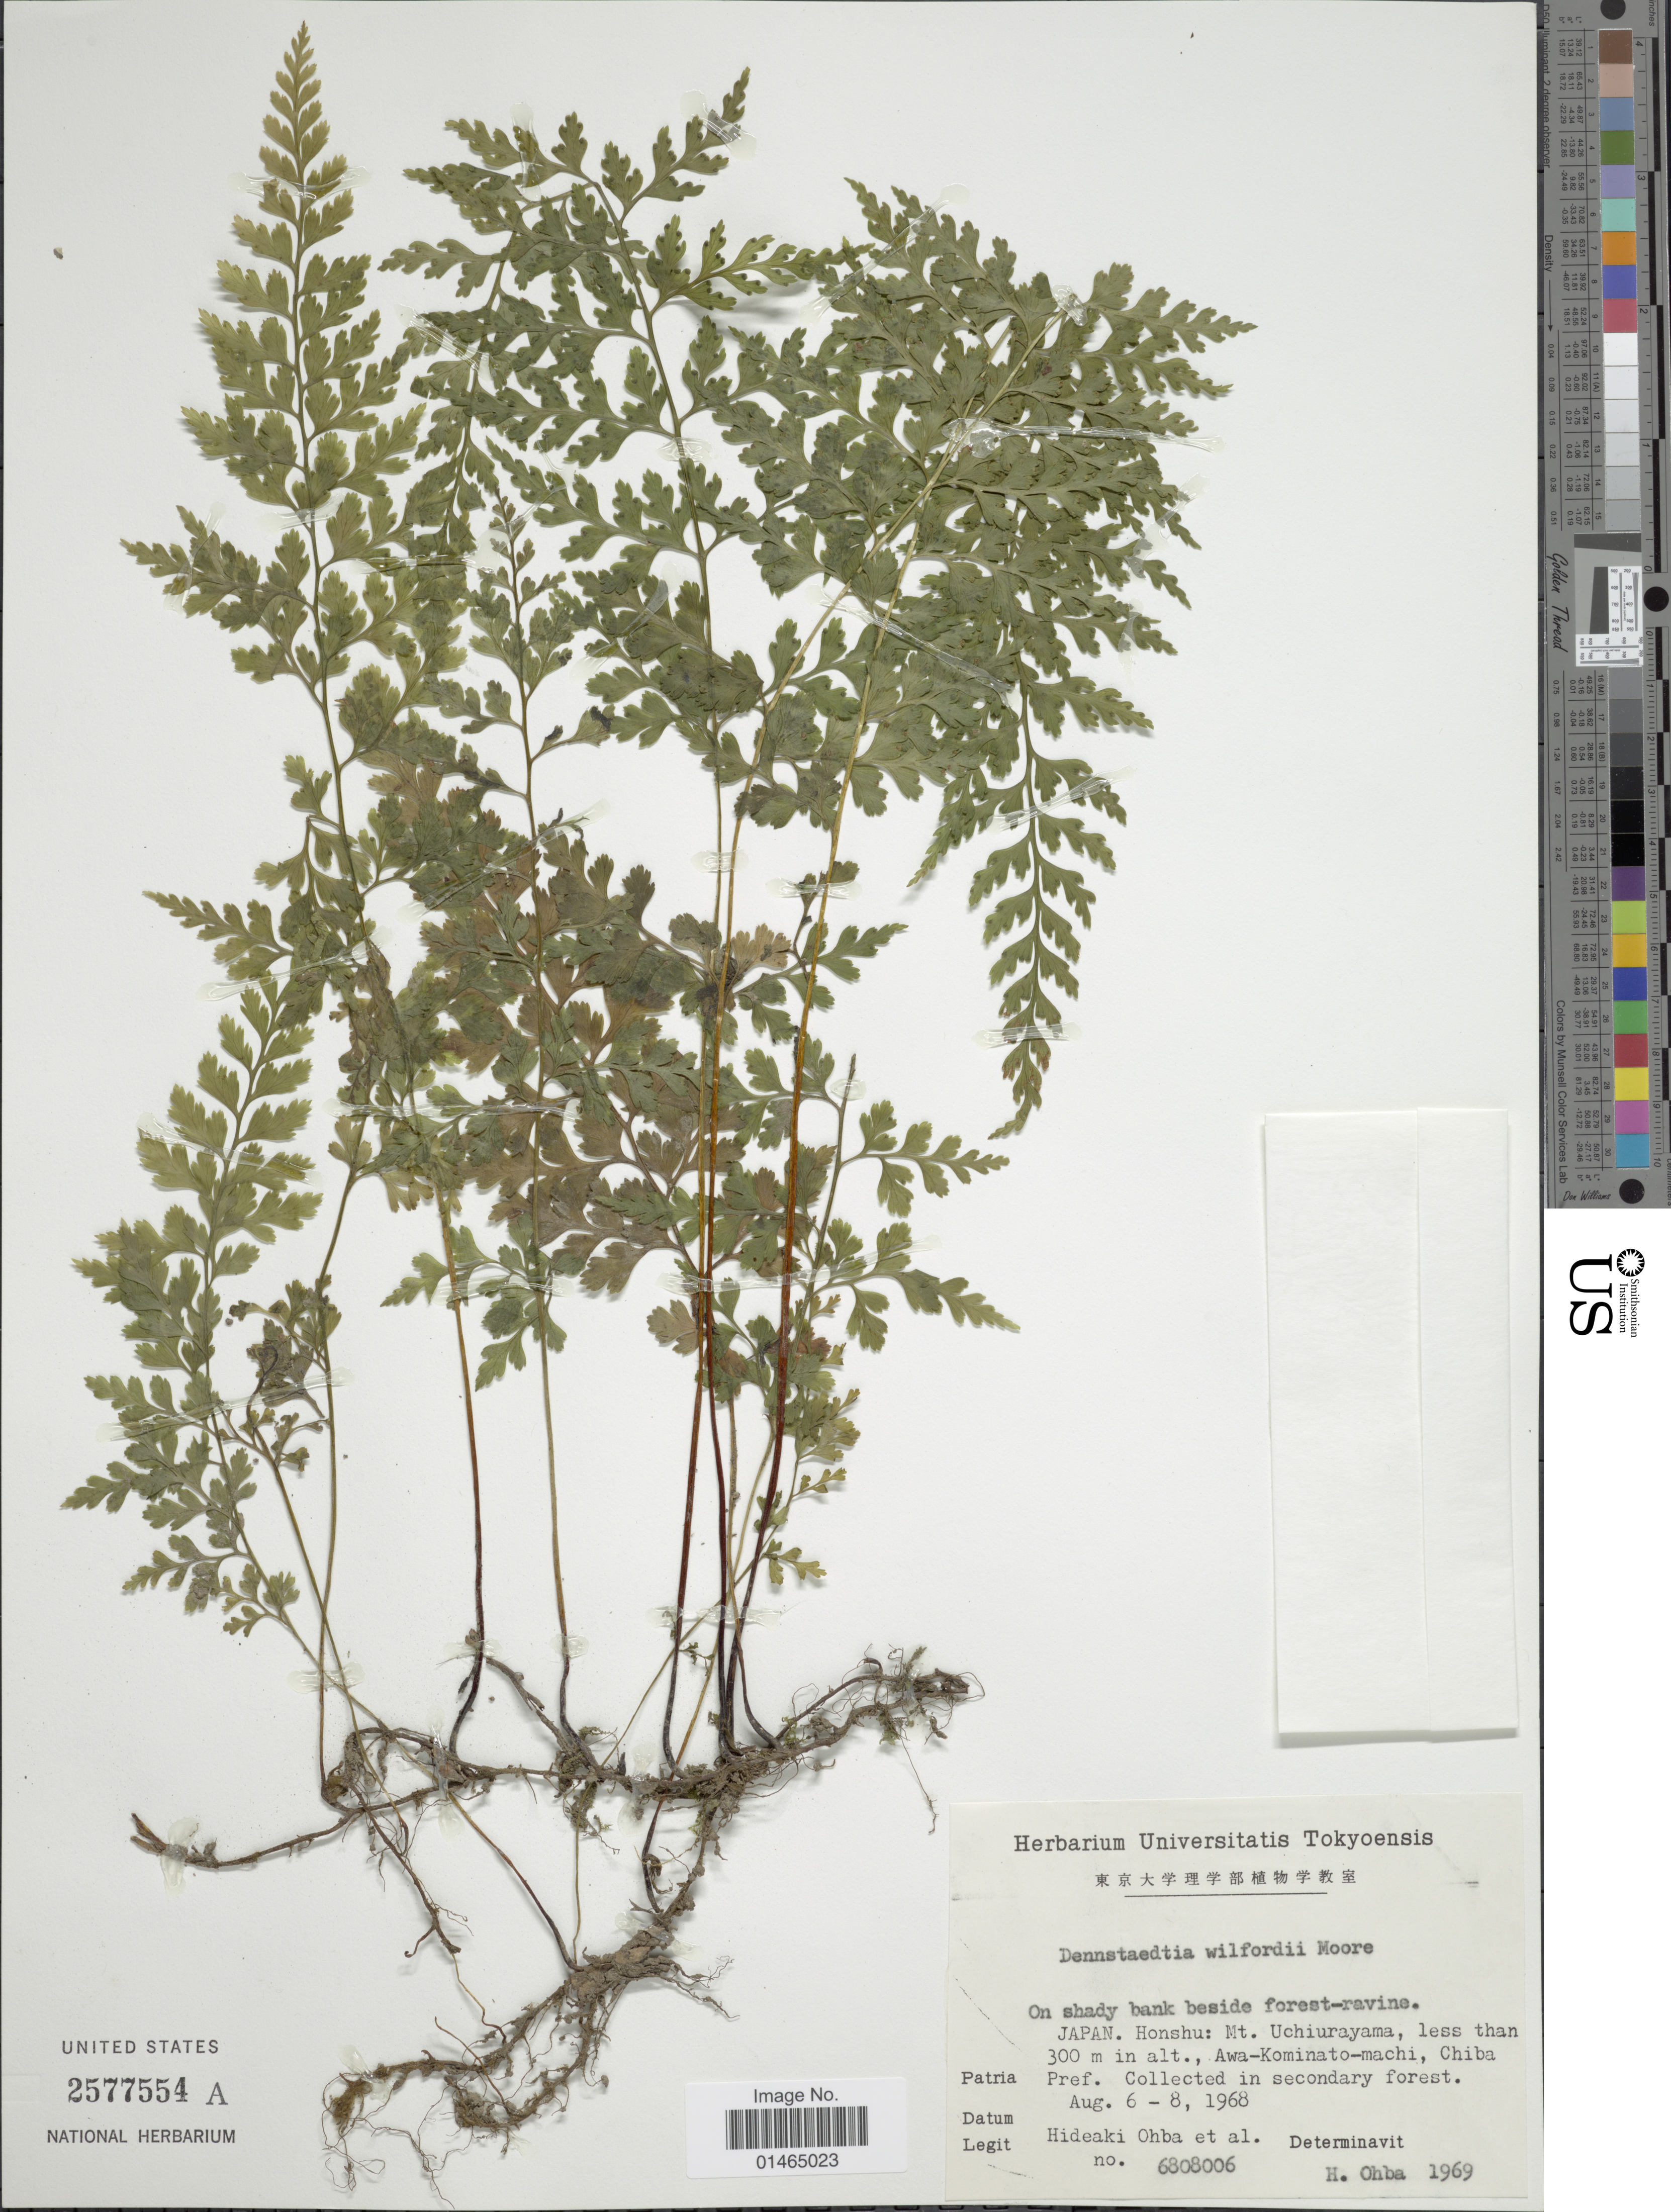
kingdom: Plantae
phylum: Tracheophyta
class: Polypodiopsida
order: Polypodiales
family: Dennstaedtiaceae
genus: Dennstaedtia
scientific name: Dennstaedtia wilfordii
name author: (T. Moore) Christ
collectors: H. Ohba & et al.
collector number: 6808006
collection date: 1968-08-06/1968-08-08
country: Japan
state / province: Tiba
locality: Honshu: Mt. Uchiurayama, Awa-Kominato-machi, Chiba Pref.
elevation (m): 300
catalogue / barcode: US 2577554A